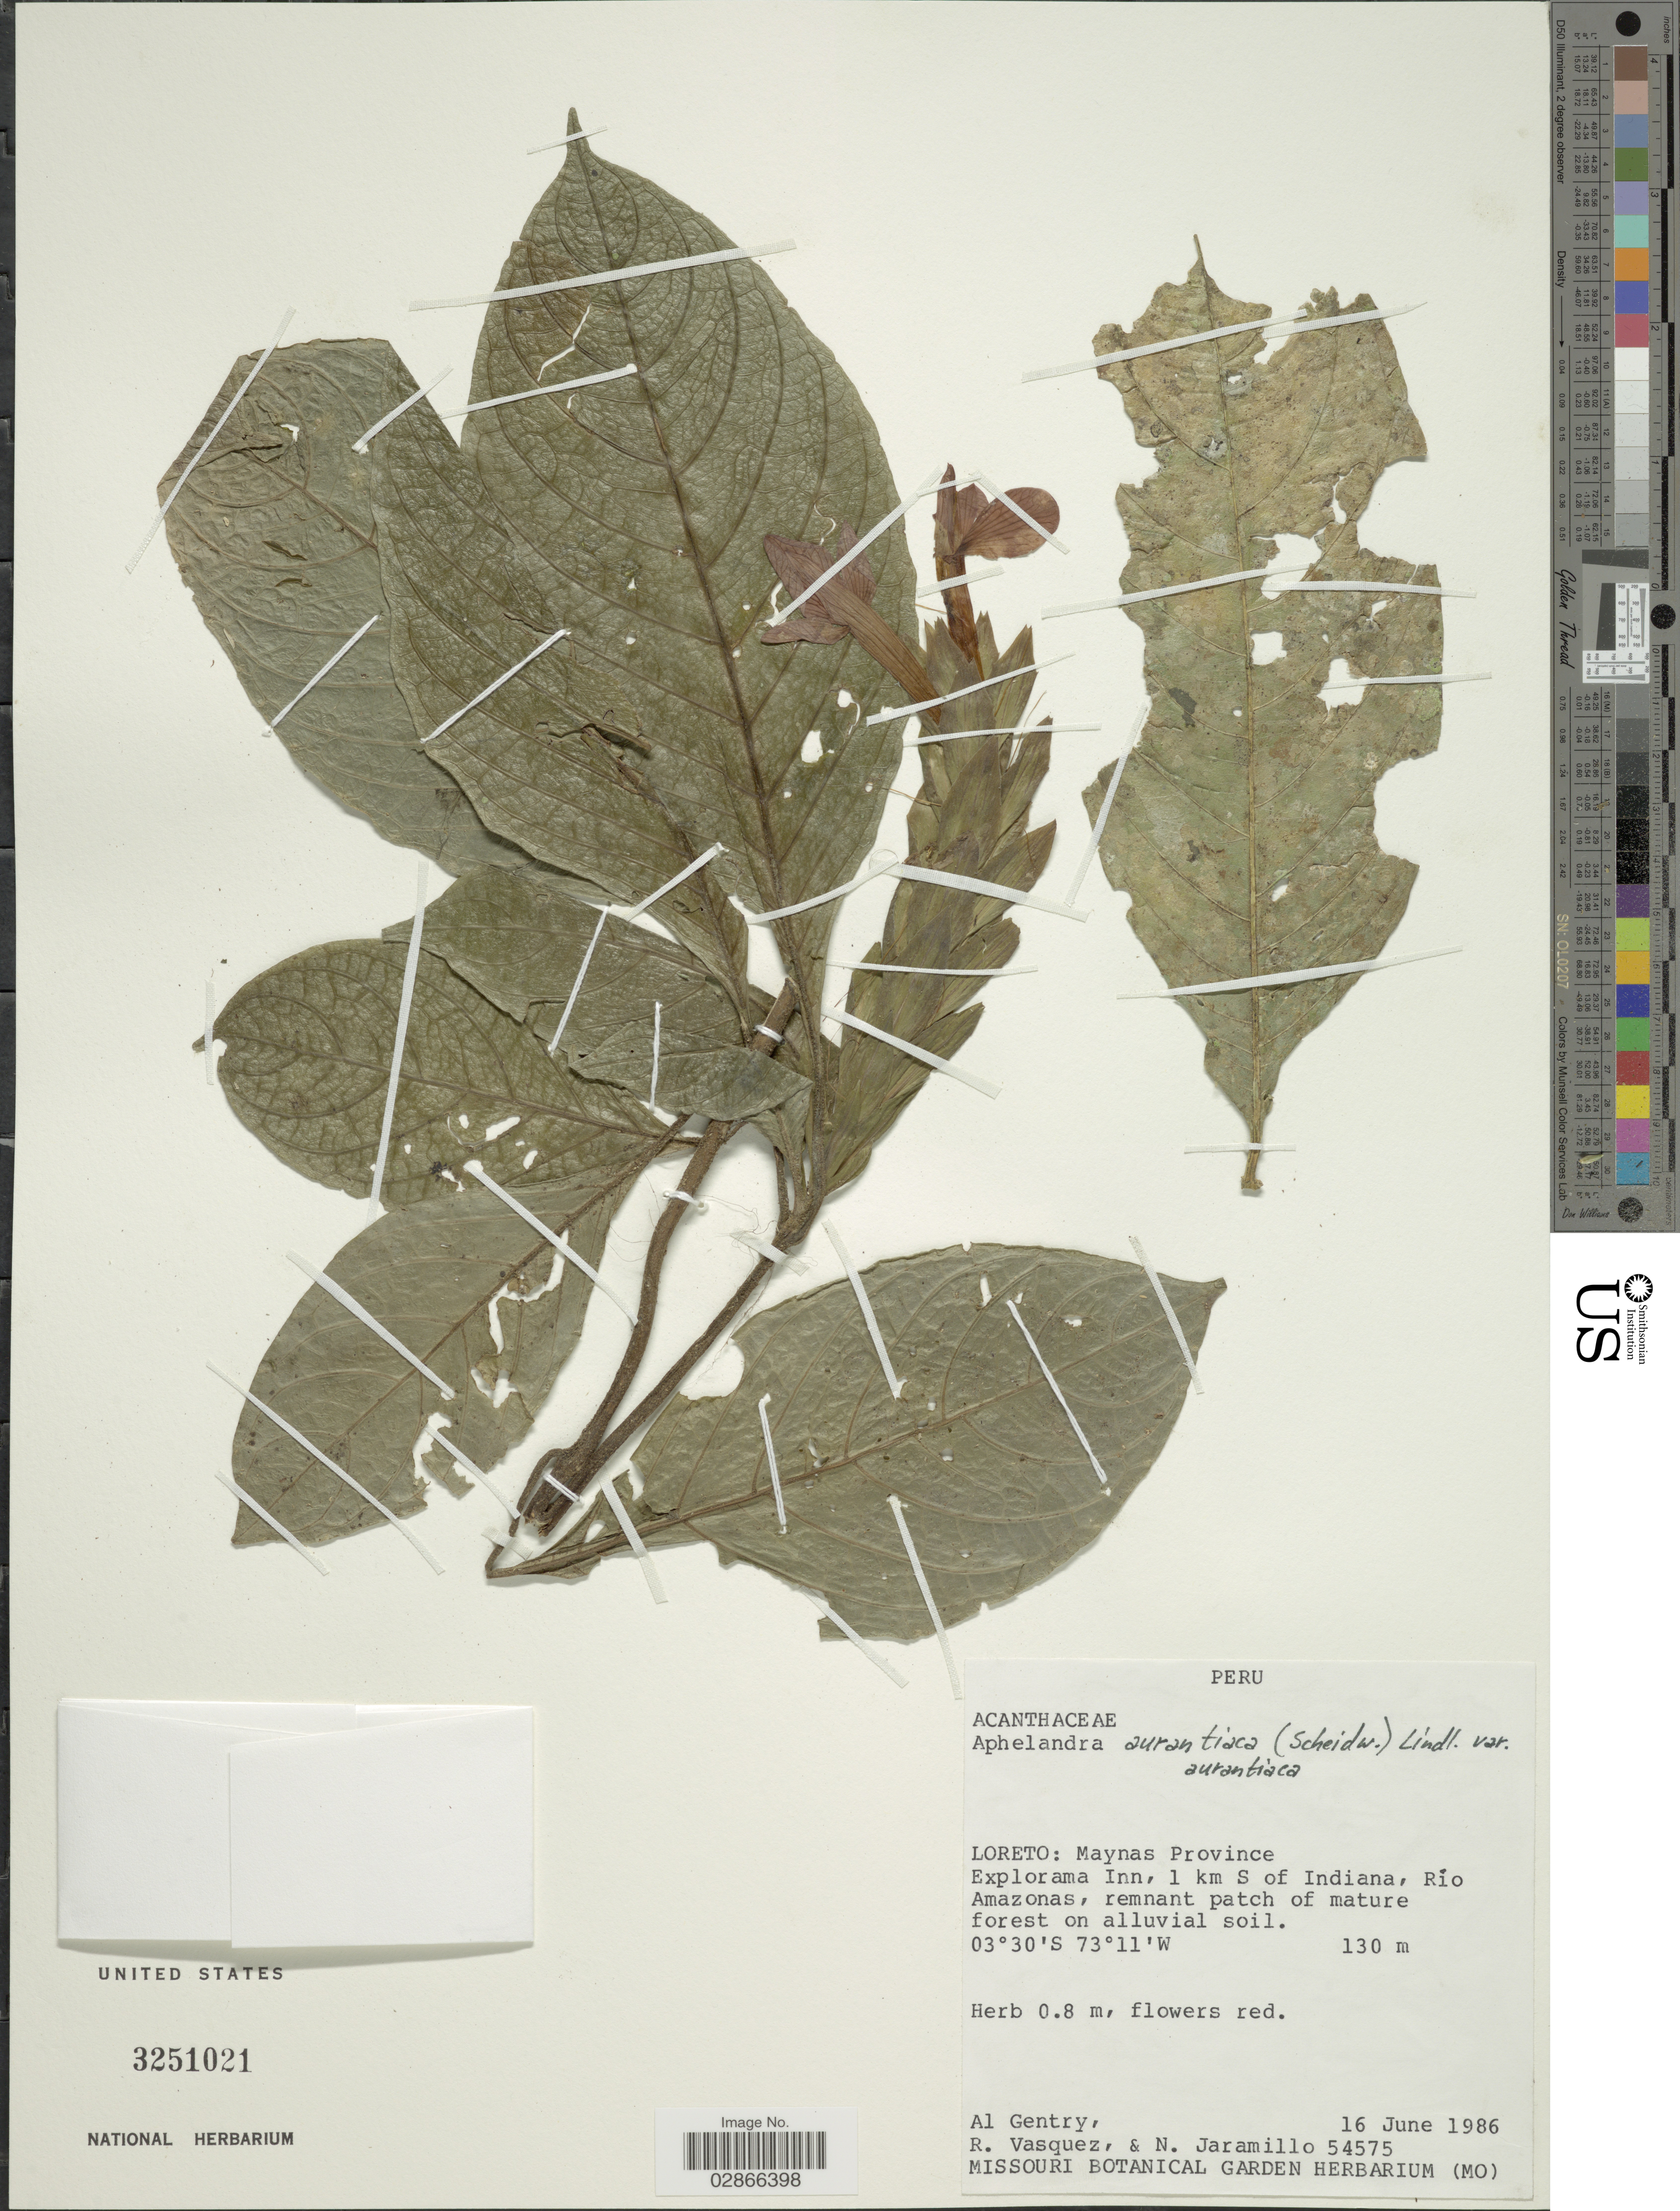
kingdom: Plantae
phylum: Tracheophyta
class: Magnoliopsida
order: Lamiales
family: Acanthaceae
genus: Aphelandra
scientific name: Aphelandra aurantiaca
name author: (Scheidw.) Lindl.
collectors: A. H. Gentry, R. Vasquez & N. Jaramillo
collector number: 54575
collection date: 1986-06-16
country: Peru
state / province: Loreto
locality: Maynas Province. Explorama Inn, 1 km S of Indiana, Río Amazonas.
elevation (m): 130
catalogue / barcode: US 3251021